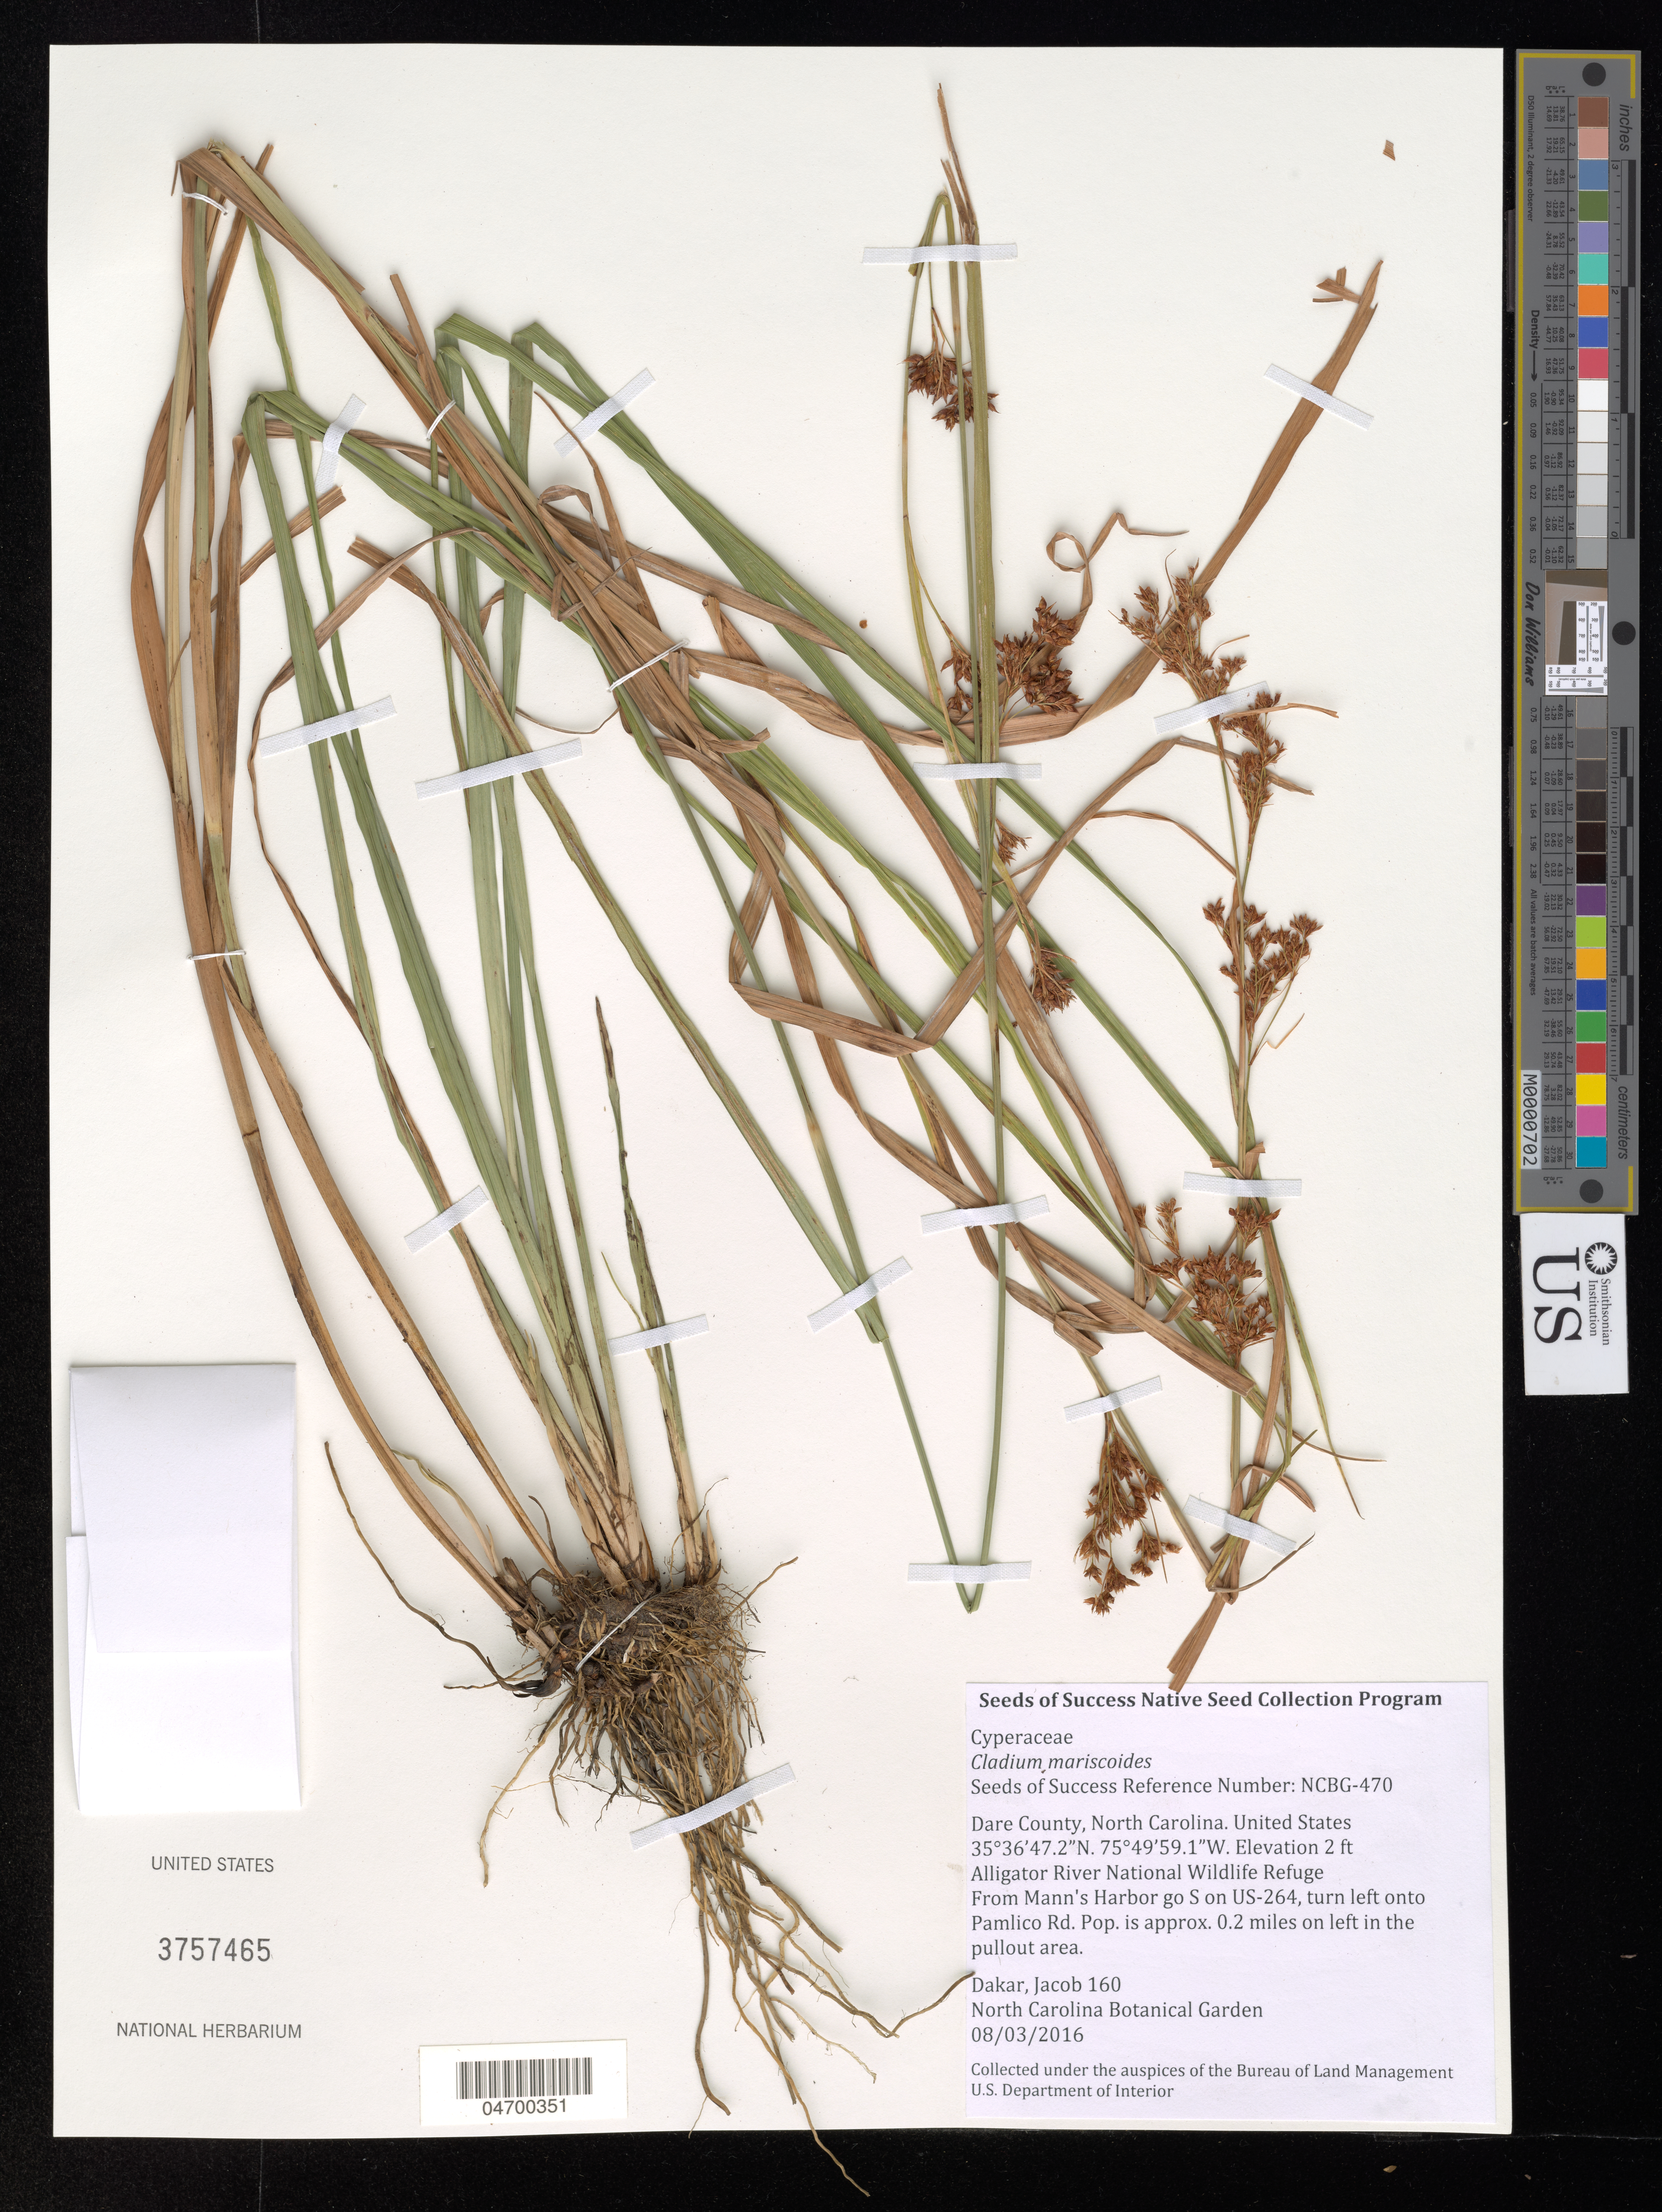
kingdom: Plantae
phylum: Tracheophyta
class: Liliopsida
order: Poales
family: Cyperaceae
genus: Cladium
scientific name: Cladium mariscoides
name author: (Muhl.) Torr.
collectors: J. Dakar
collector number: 160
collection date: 2016-08-03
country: United States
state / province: North Carolina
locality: Dare County. Alligator River National Wildlife Refuge From Mann's Harbor go S on US-264, turn left onto Pamlico Rd. Pop. is approx. 0.2 miles on left in the pullout area.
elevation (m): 1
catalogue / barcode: US 3757465